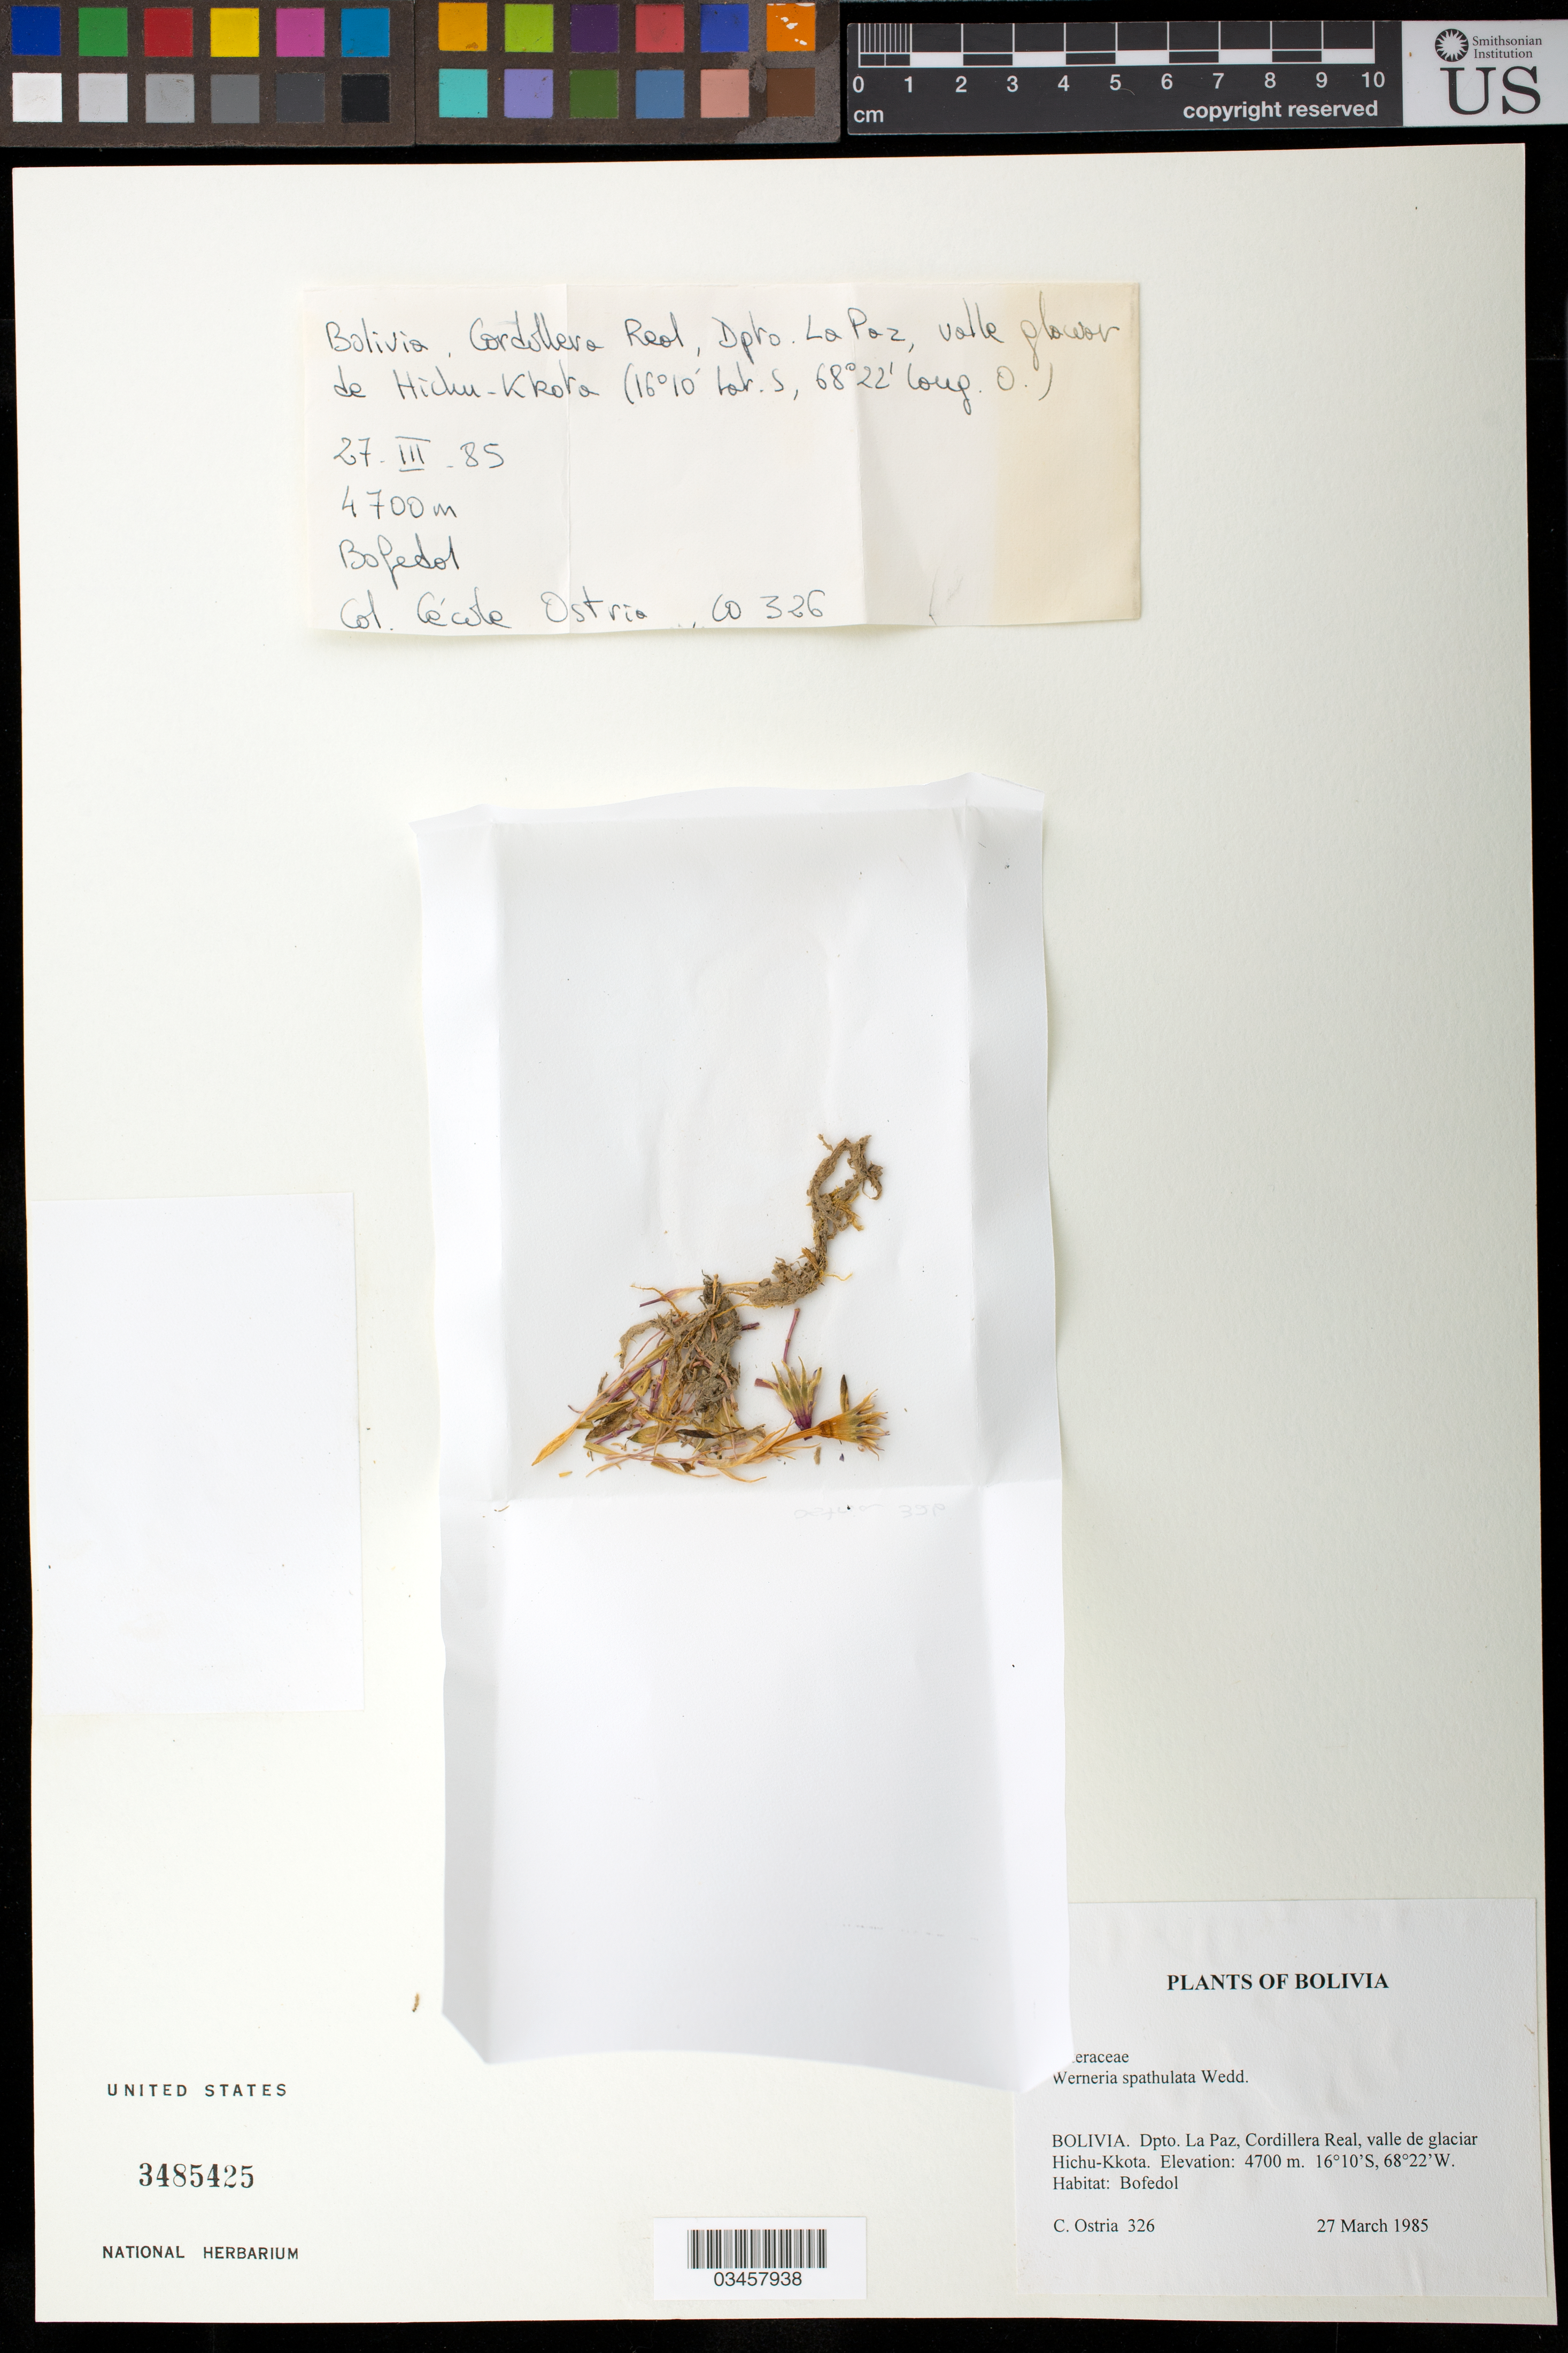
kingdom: Plantae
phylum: Tracheophyta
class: Magnoliopsida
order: Asterales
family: Asteraceae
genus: Werneria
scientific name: Werneria spathulata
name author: Wedd.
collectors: C. Ostria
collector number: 326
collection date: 1985-03-27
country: Bolivia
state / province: La Paz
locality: Cordillera Real, valle de glaciar Hichu-Kkota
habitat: Bofedol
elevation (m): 4700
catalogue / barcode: US 3485425